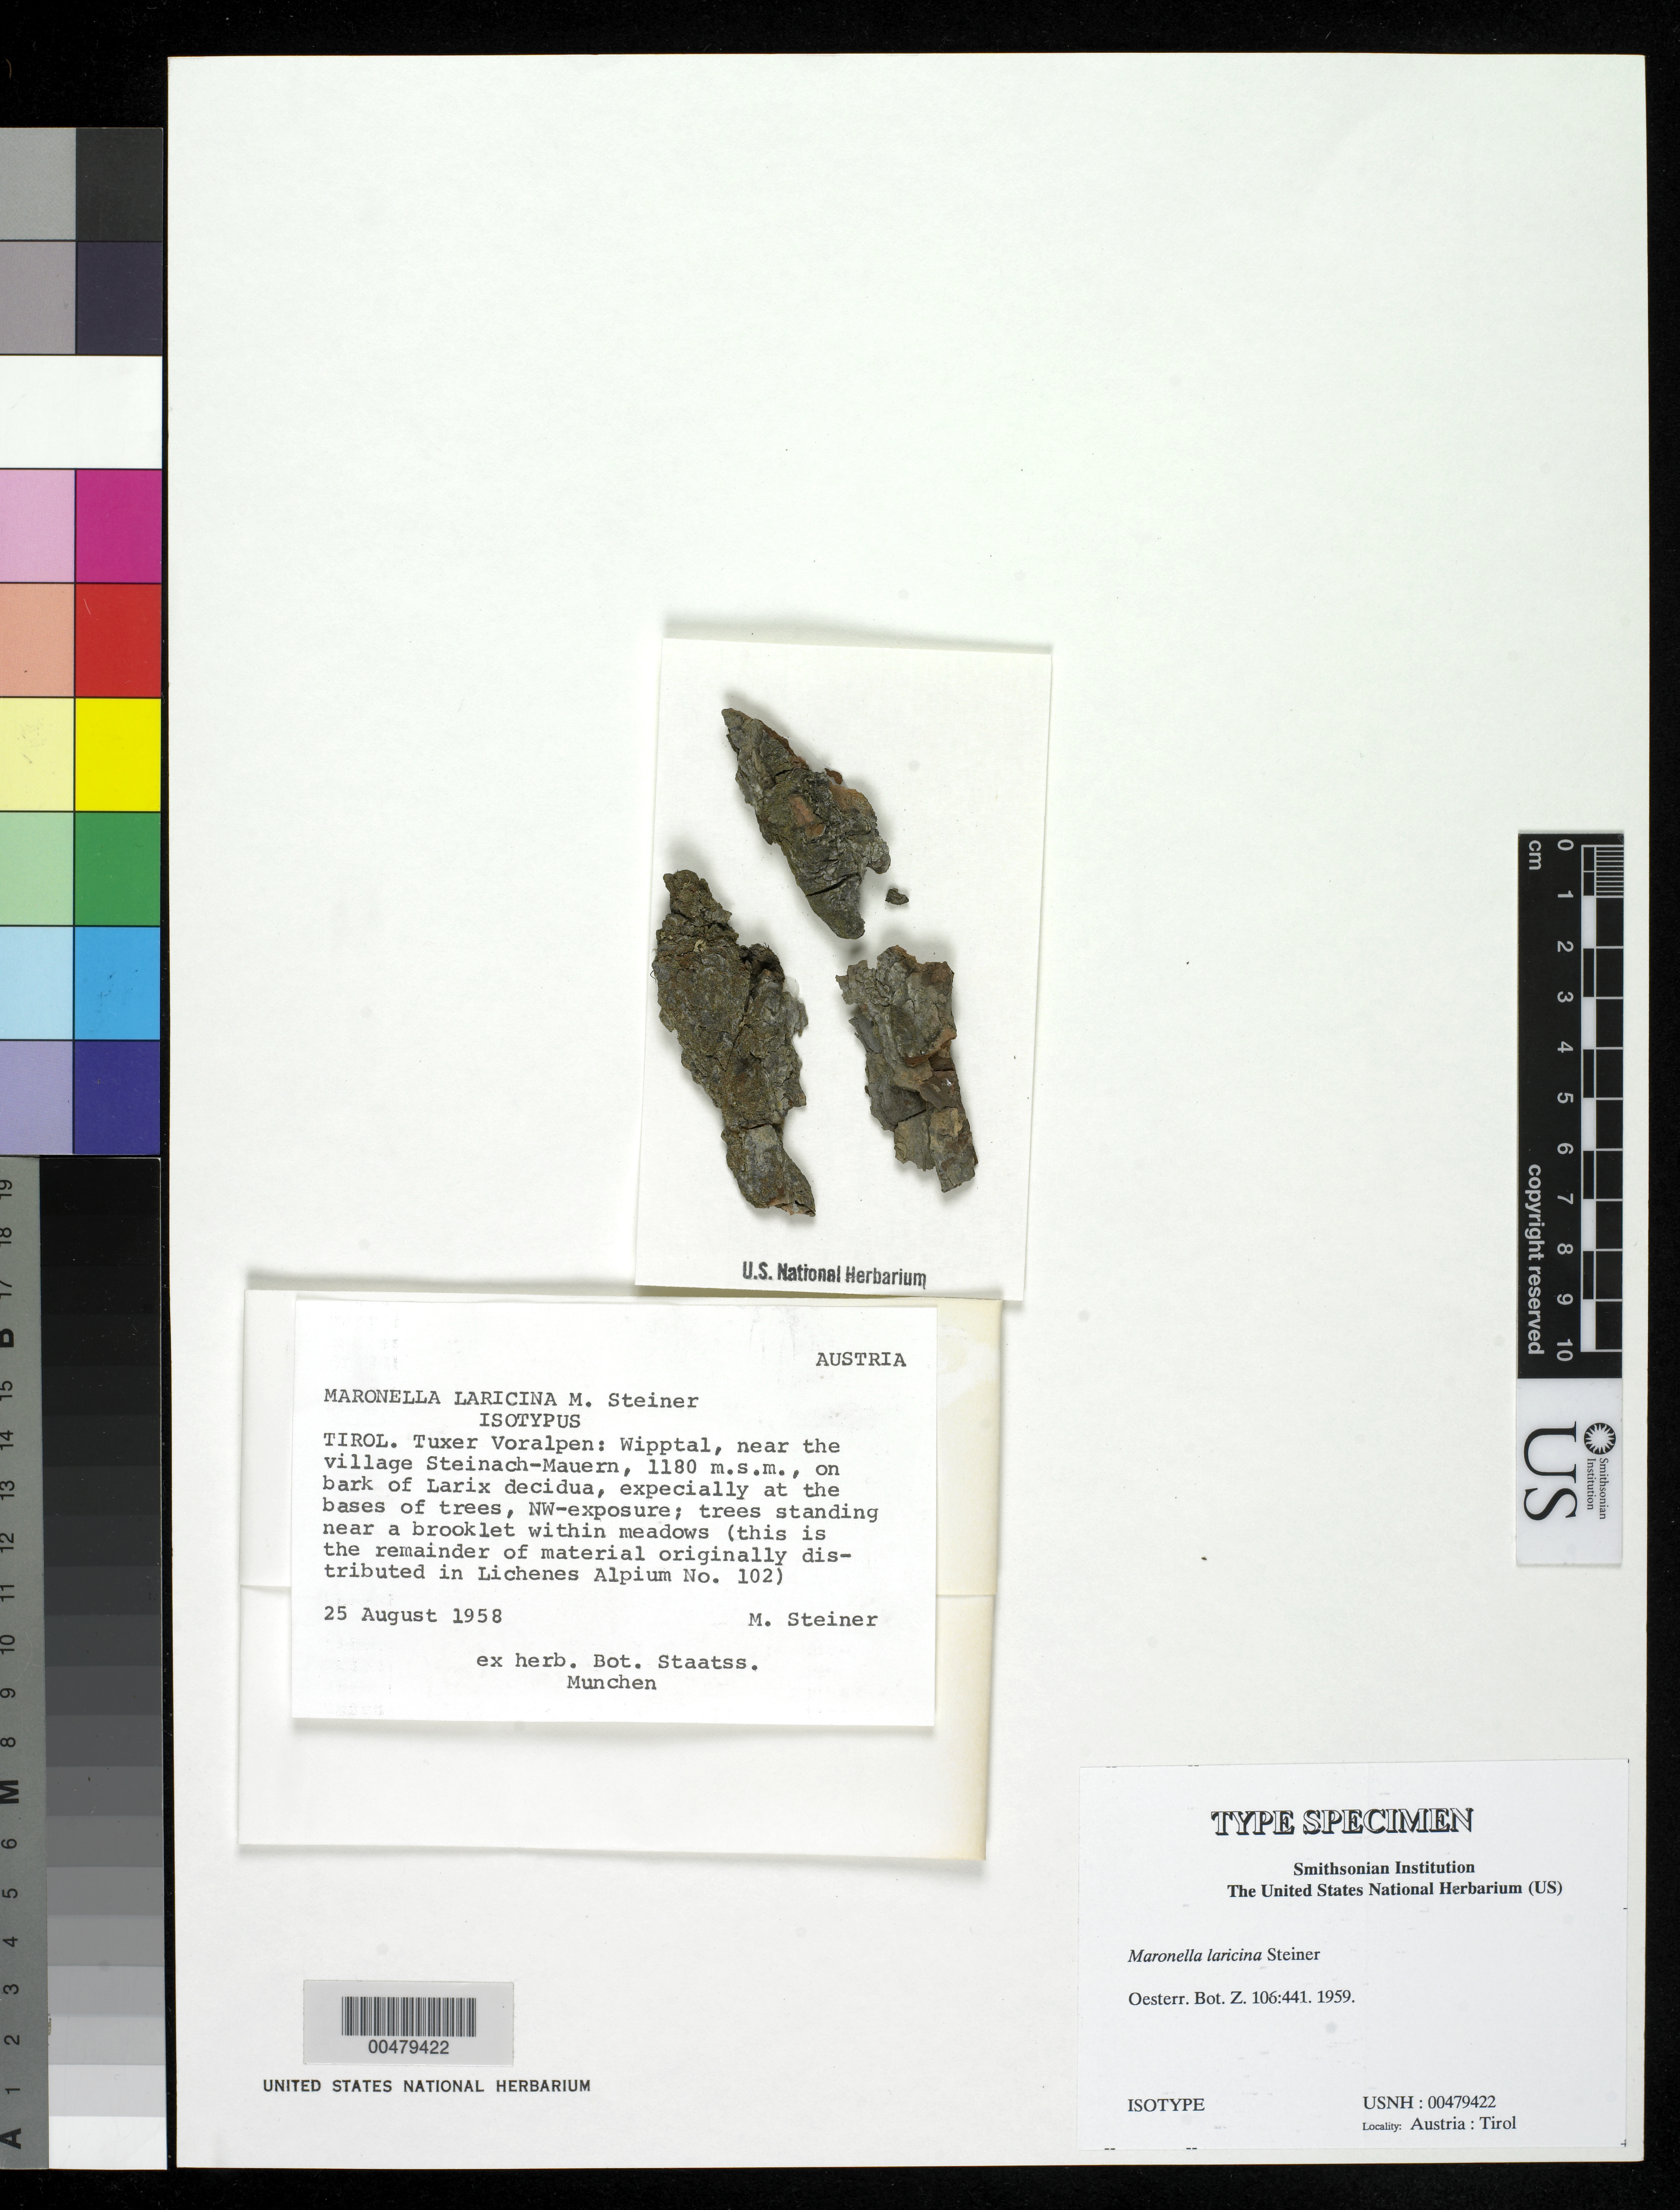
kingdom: Fungi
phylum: Ascomycota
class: Lecanoromycetes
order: Acarosporales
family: Acarosporaceae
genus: Maronella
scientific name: Maronella laricina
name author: Steiner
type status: Isotype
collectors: M. Steiner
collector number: Lich. Alpium 102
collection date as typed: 25 Aug 1958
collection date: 1958-08-25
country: Austria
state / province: Tirol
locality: Tuxer VorAlps, Wipptal, near village Steinach-Mauern.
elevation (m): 1180